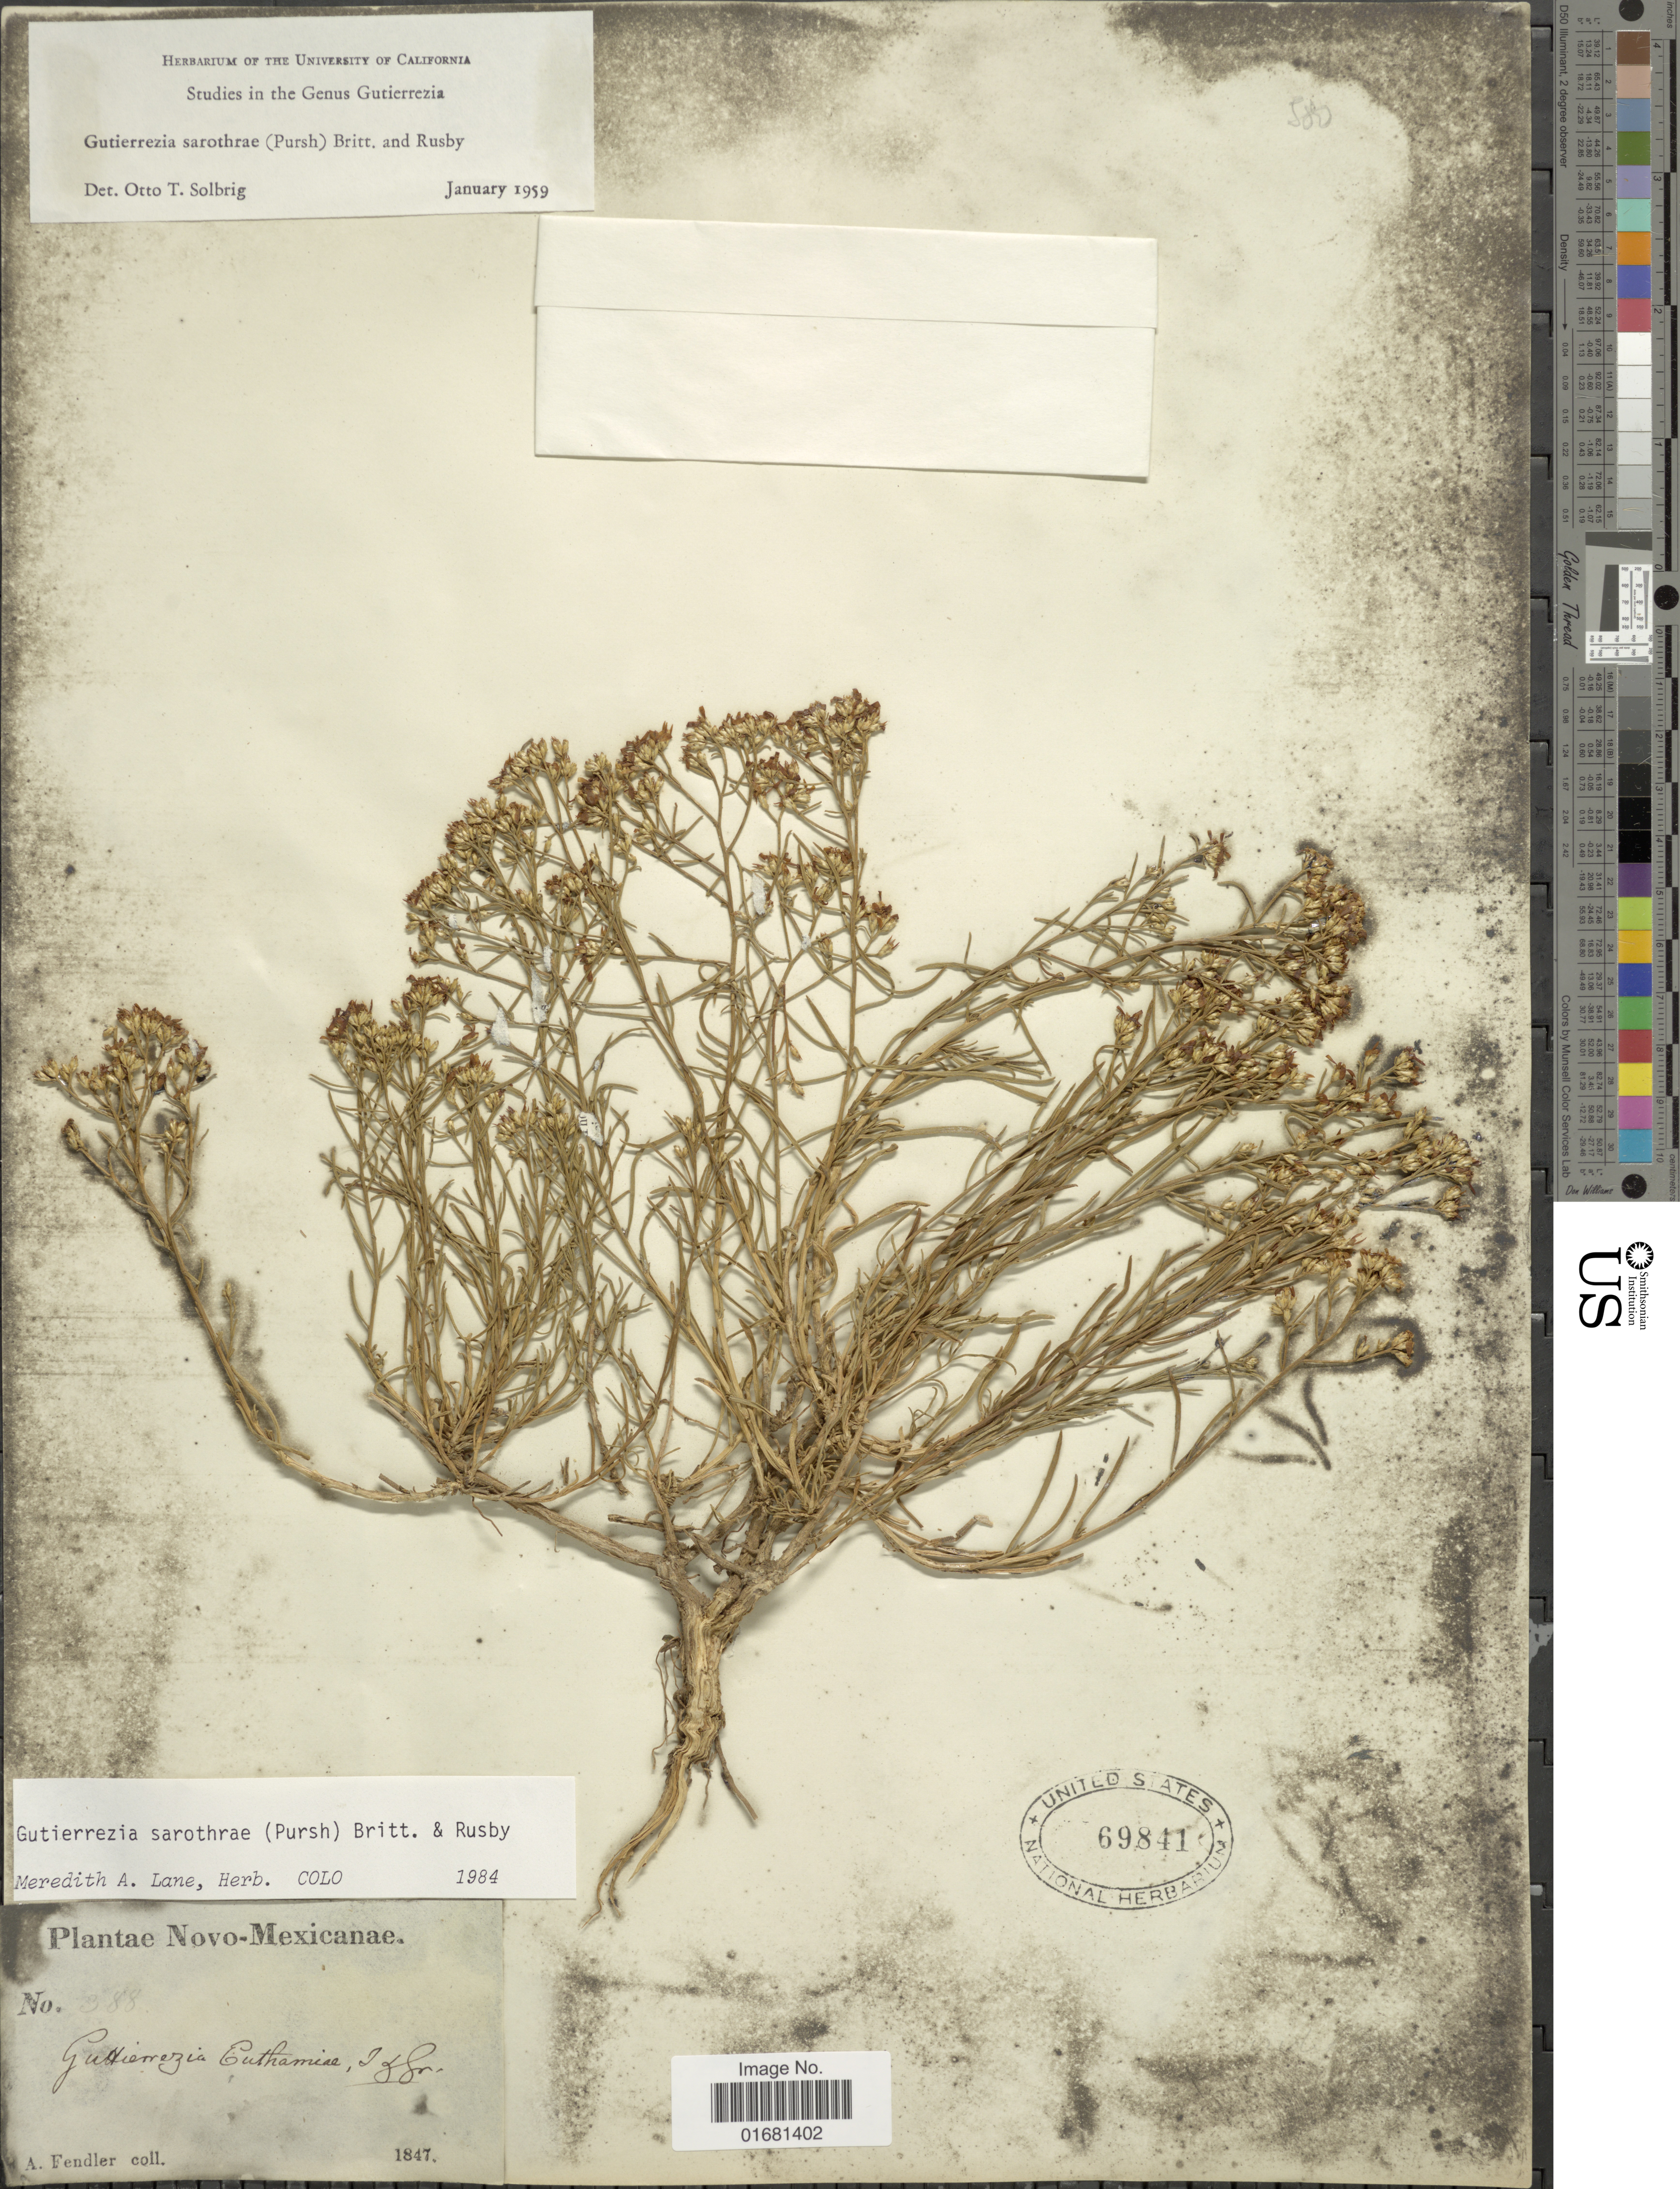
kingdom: Plantae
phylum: Tracheophyta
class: Magnoliopsida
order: Asterales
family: Asteraceae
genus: Gutierrezia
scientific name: Gutierrezia sarothrae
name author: (Pursh) Britton & Rusby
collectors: A. Fendler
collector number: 388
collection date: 1847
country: United States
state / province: New Mexico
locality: Novo-Mexicanae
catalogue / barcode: US 69841